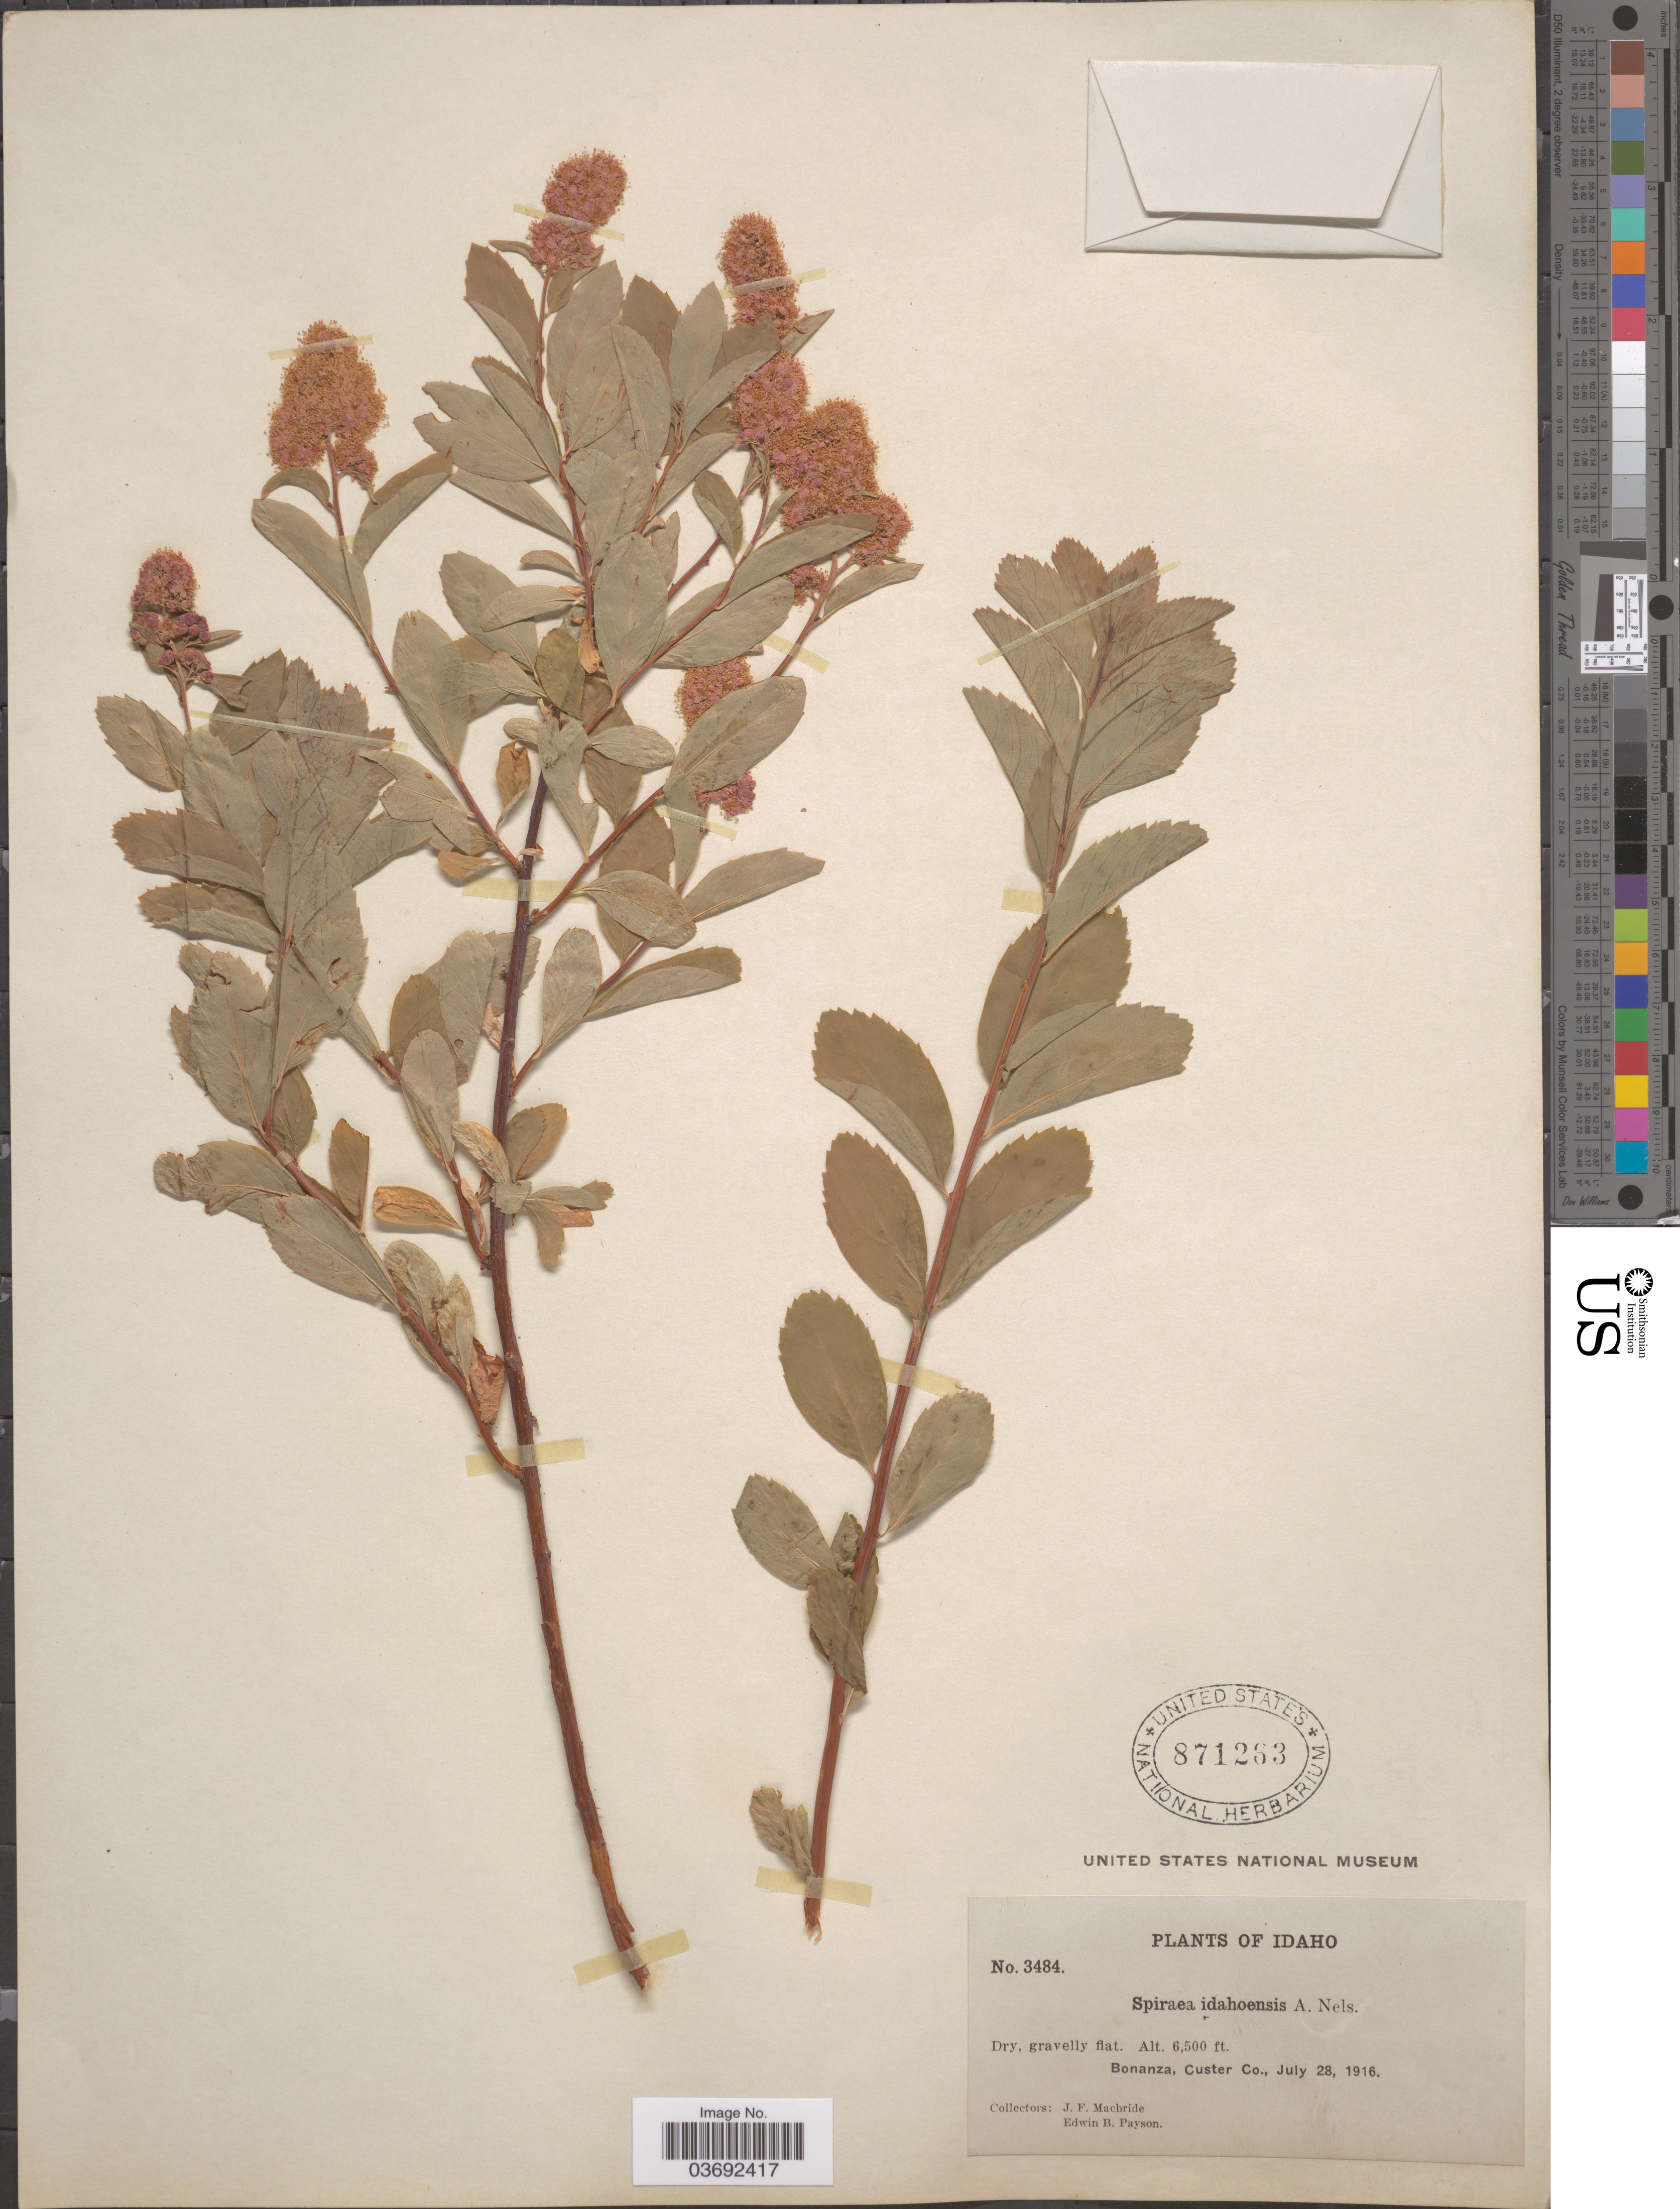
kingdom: Plantae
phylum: Tracheophyta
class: Magnoliopsida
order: Rosales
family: Rosaceae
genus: Spiraea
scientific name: Spiraea idahoensis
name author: A. Nelson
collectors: J. F. Macbride & E. B. Payson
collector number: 3484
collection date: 1916-07-28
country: United States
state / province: Idaho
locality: Bonanza, Custer Co.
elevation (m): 1981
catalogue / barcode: US 871263